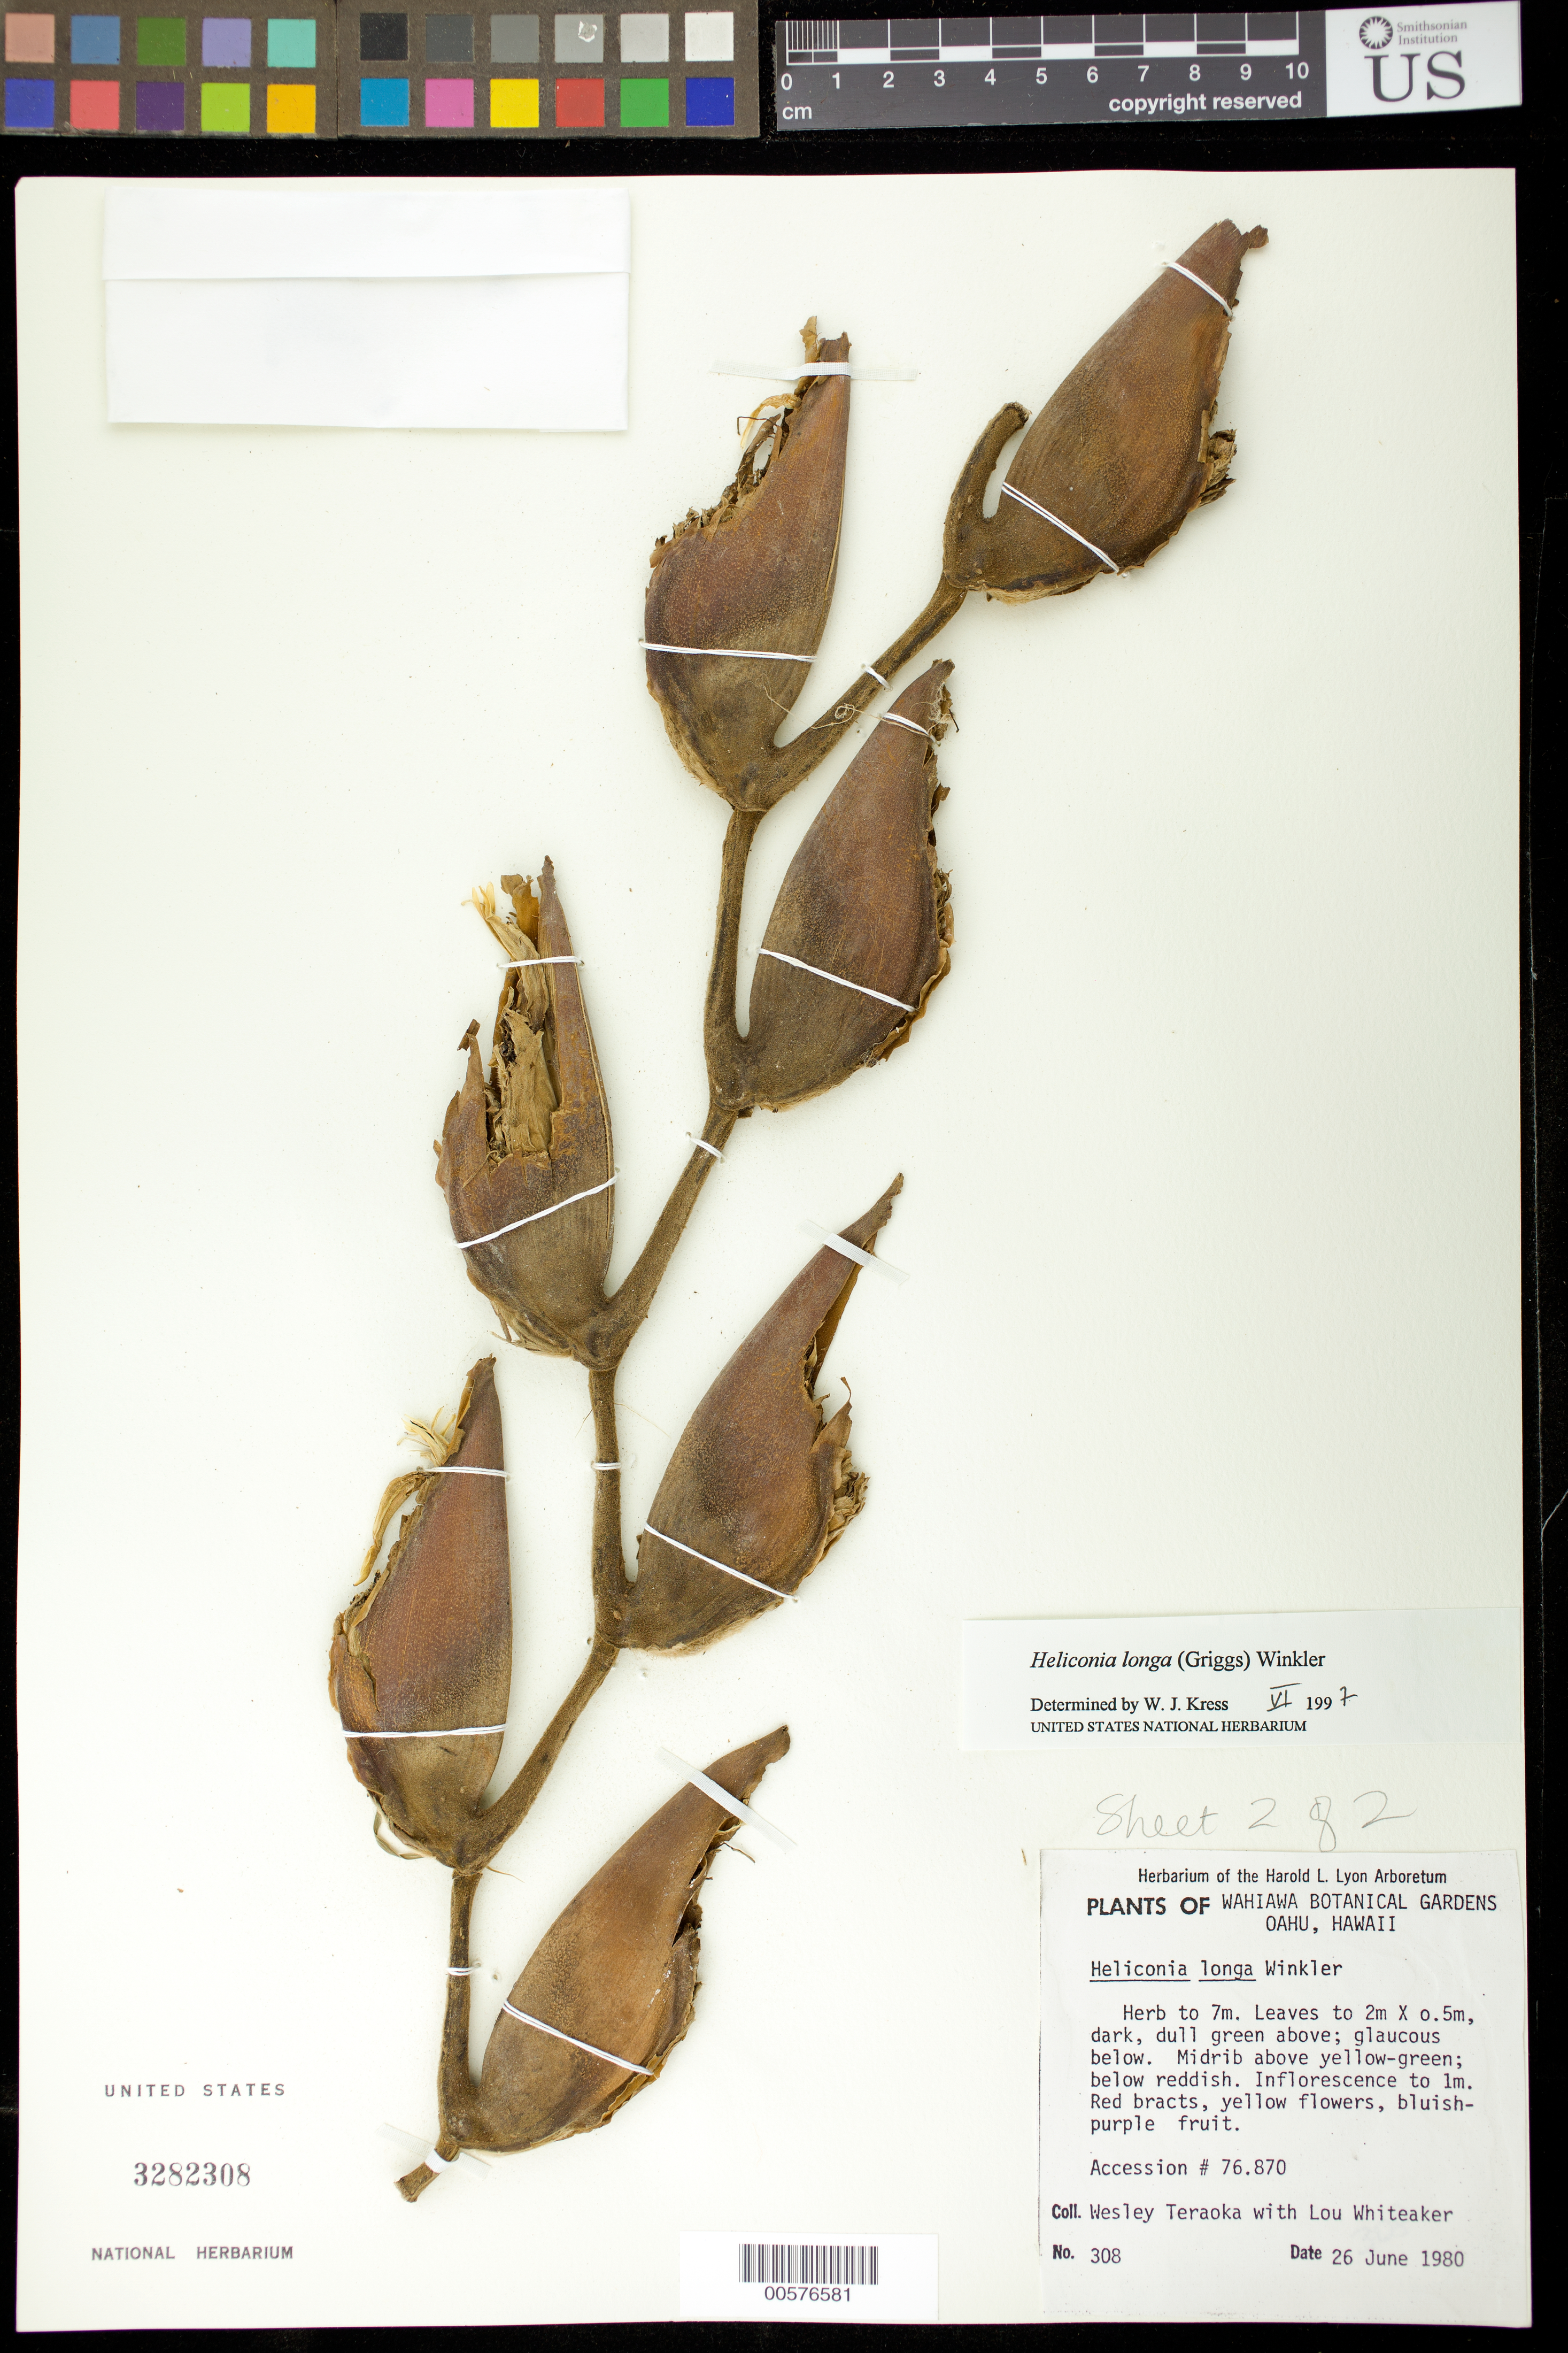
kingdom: Plantae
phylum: Tracheophyta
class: Liliopsida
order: Zingiberales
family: Heliconiaceae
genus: Heliconia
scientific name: Heliconia longa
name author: (R.F. Griggs) H.J.P. Winkl.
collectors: W. Teraoka & L. Whiteaker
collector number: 308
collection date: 1980-06-26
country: United States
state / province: Hawaii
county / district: Honolulu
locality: Wahiawa Botanical Gardens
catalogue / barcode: US 3282308